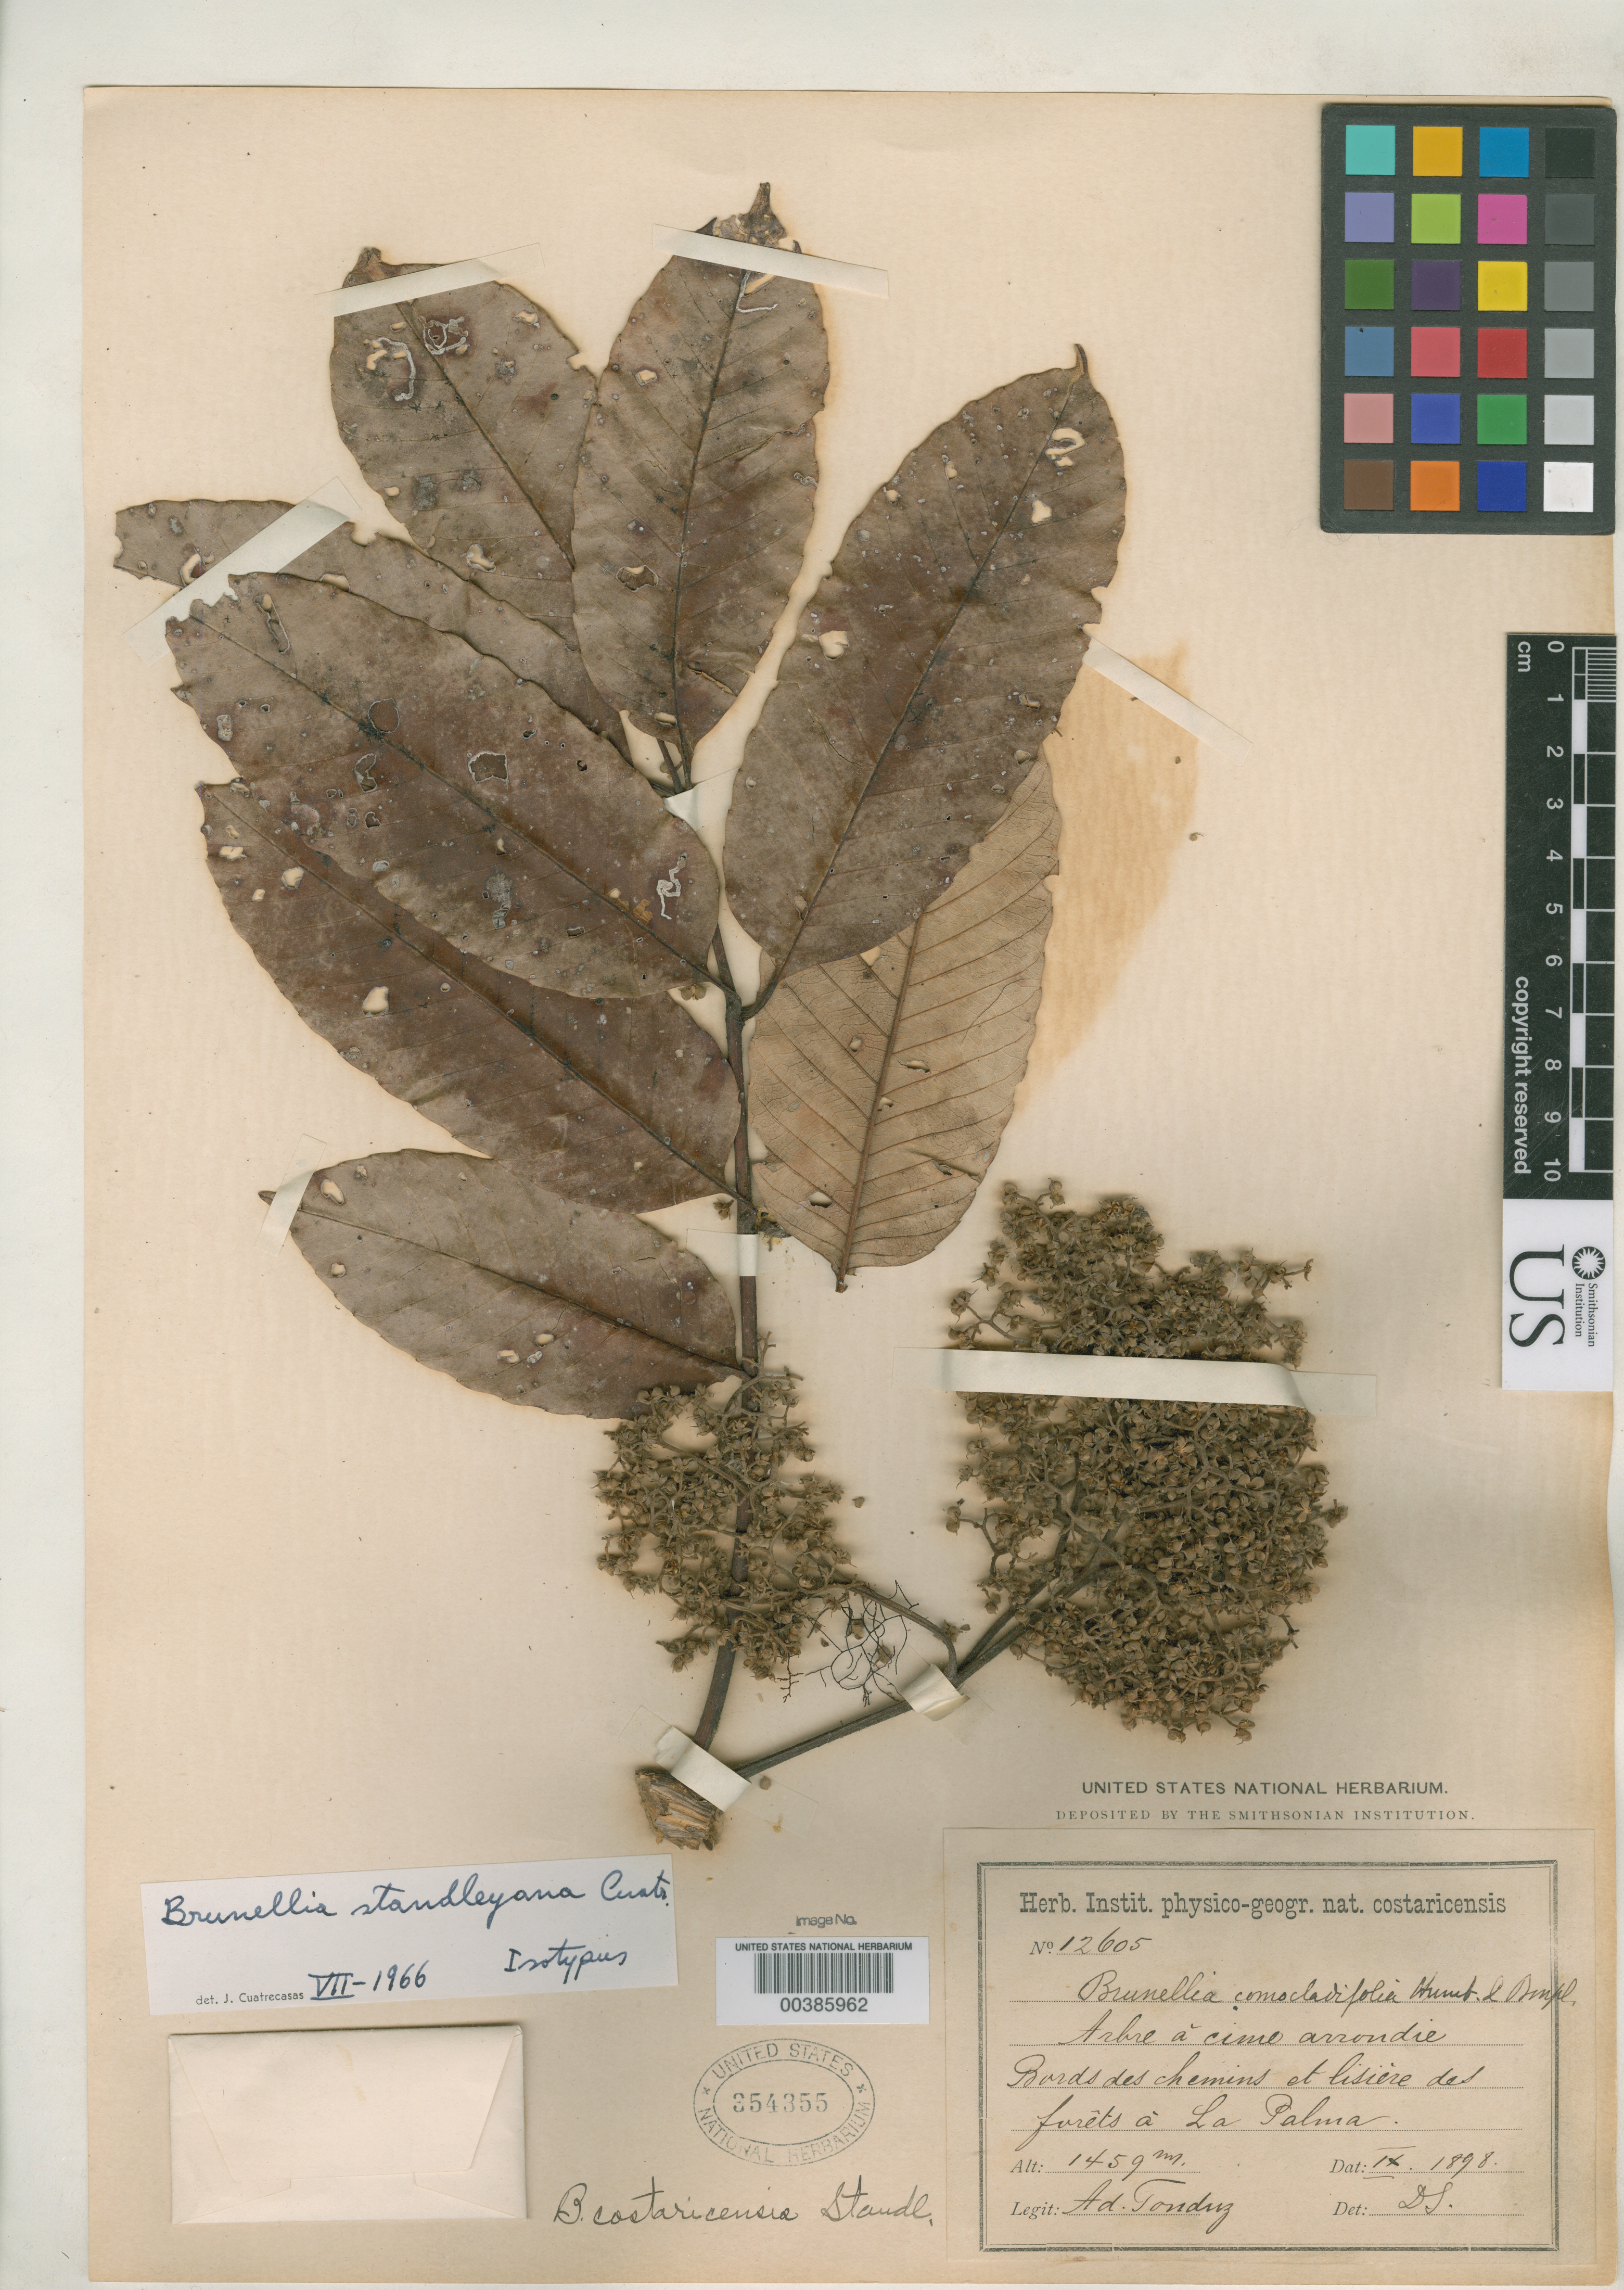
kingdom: Plantae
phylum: Tracheophyta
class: Magnoliopsida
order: Oxalidales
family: Brunelliaceae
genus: Brunellia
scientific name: Brunellia standleyana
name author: Cuatrec.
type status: Isotype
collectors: A. Tonduz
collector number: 12605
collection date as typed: Sep 1898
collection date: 1898-09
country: Costa Rica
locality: La Palma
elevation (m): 1459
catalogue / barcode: US 354355